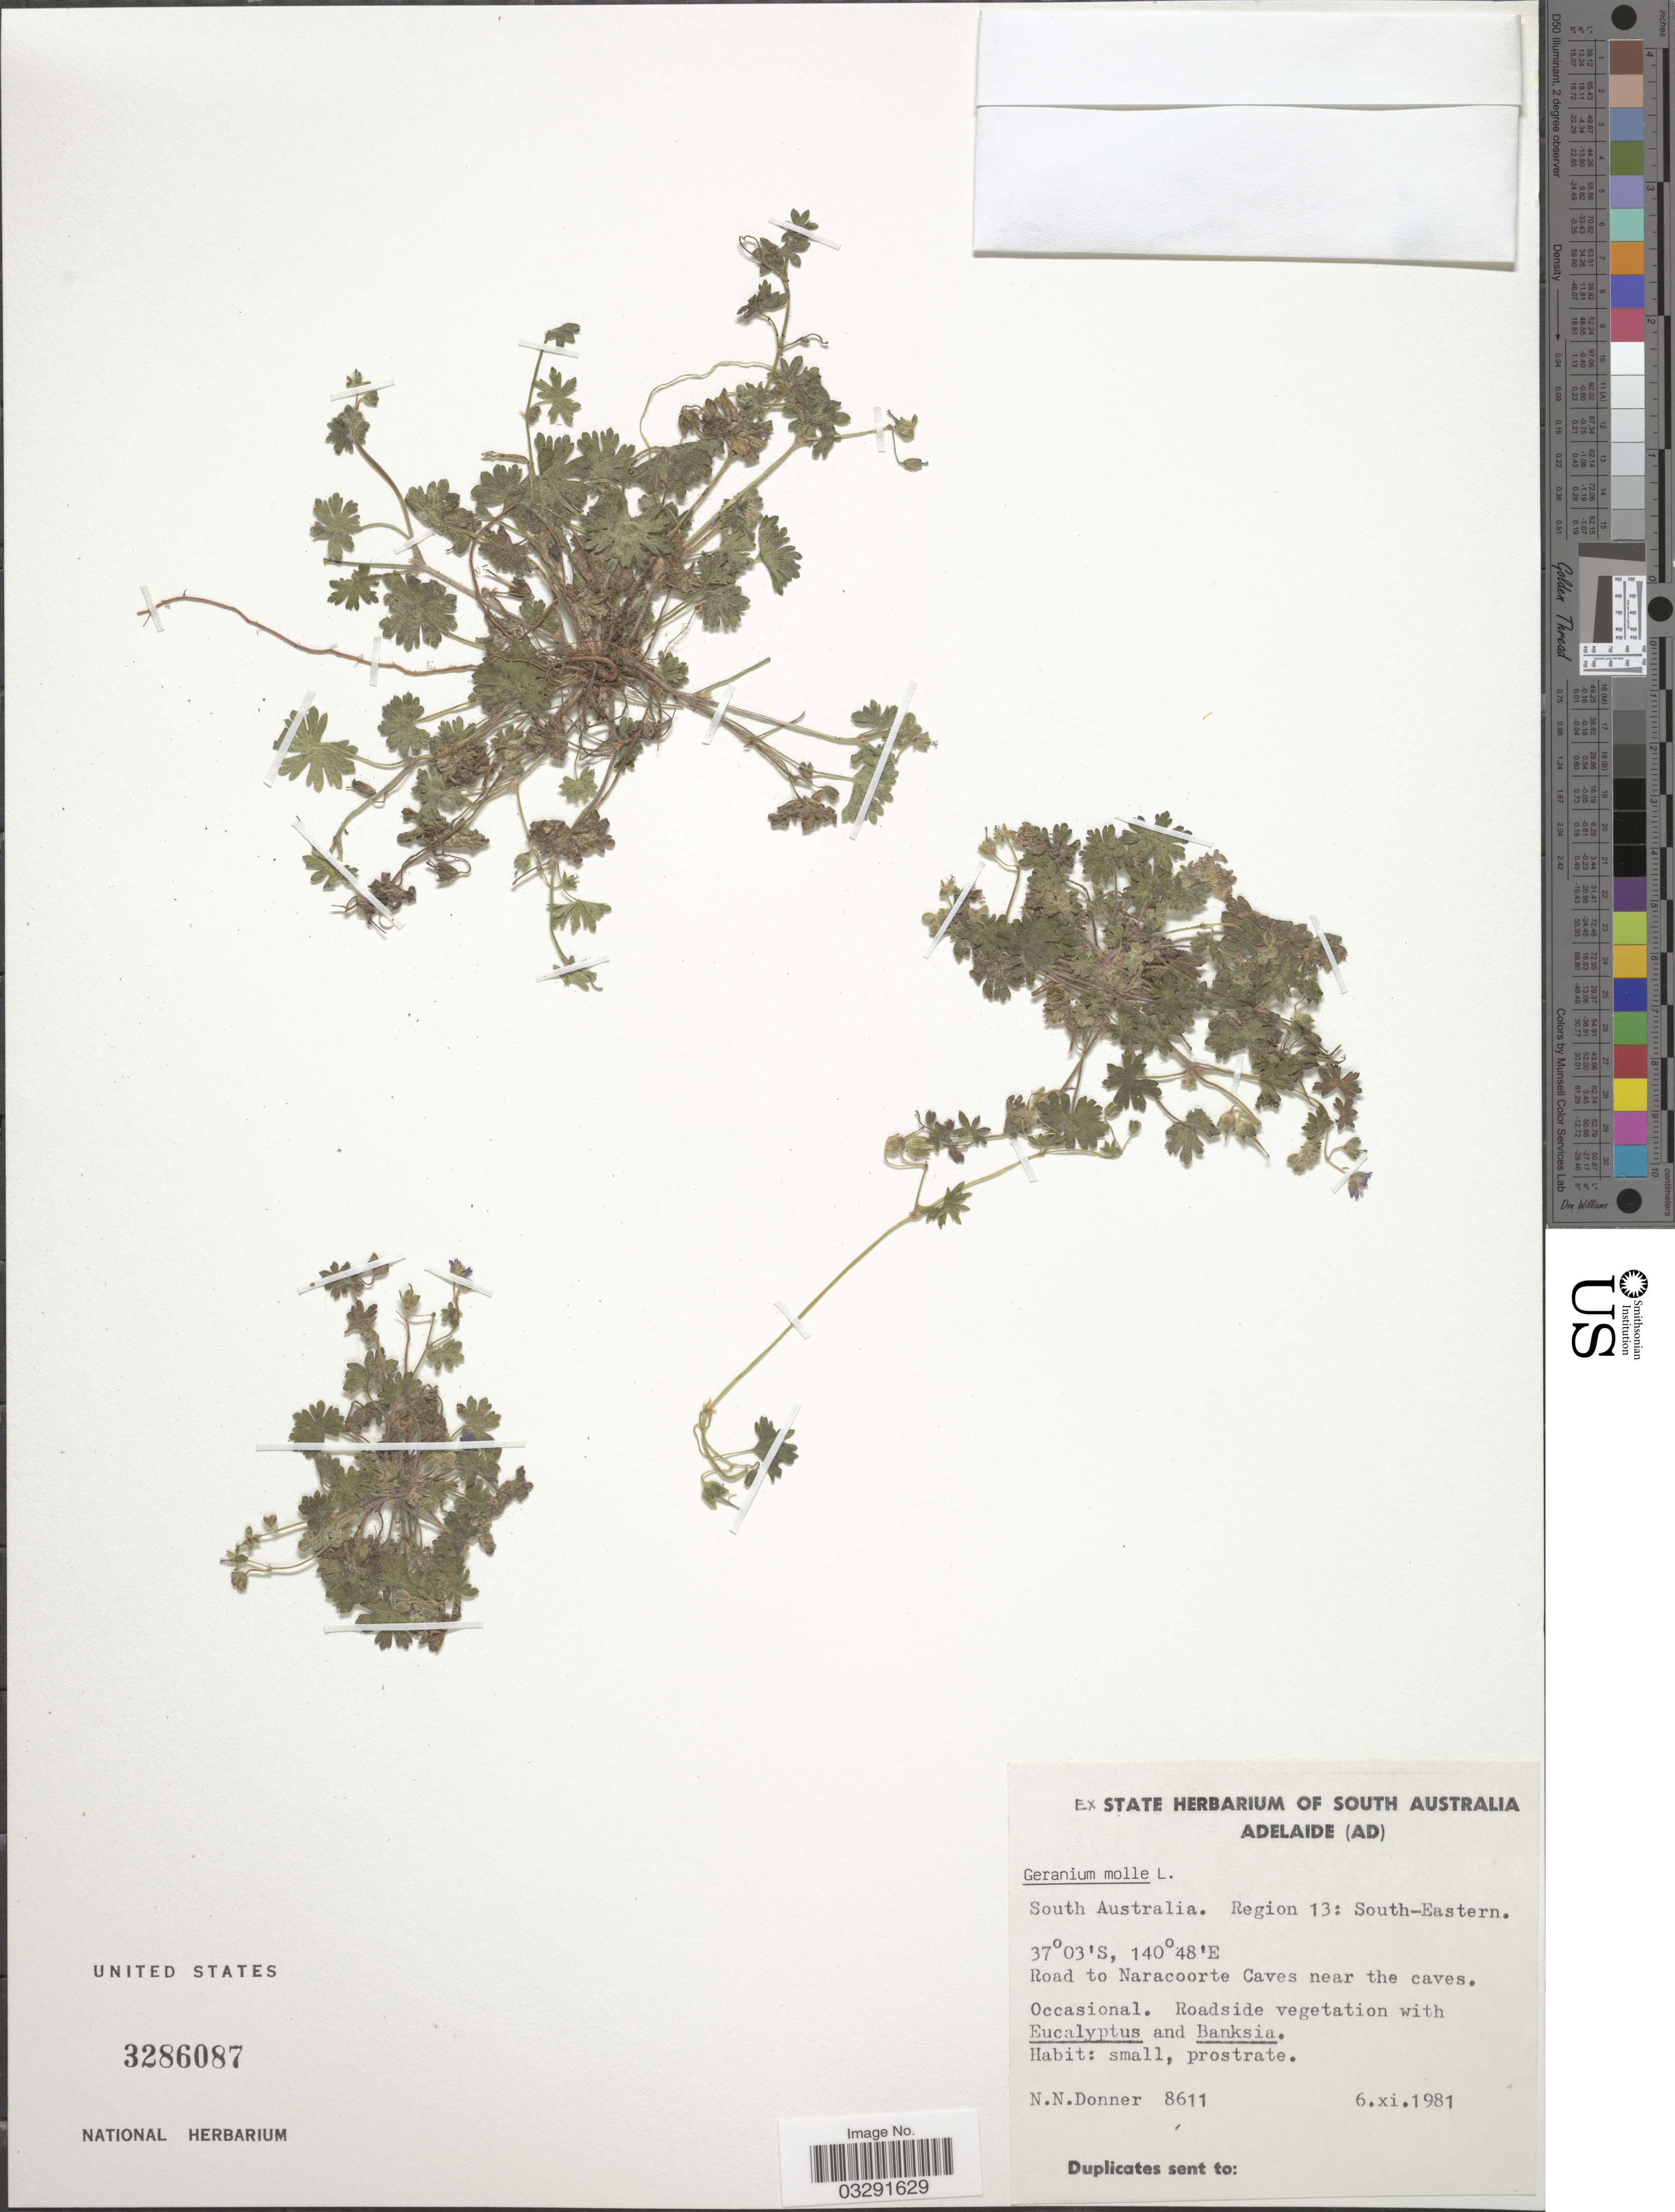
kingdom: Plantae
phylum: Tracheophyta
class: Magnoliopsida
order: Geraniales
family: Geraniaceae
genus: Geranium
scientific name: Geranium molle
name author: L.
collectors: N. Donner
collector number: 8611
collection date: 1981-11-06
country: Australia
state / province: South Australia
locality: Region 13: South-Eastern. Road to Naracoorte Caves near the caves.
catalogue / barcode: US 3286087